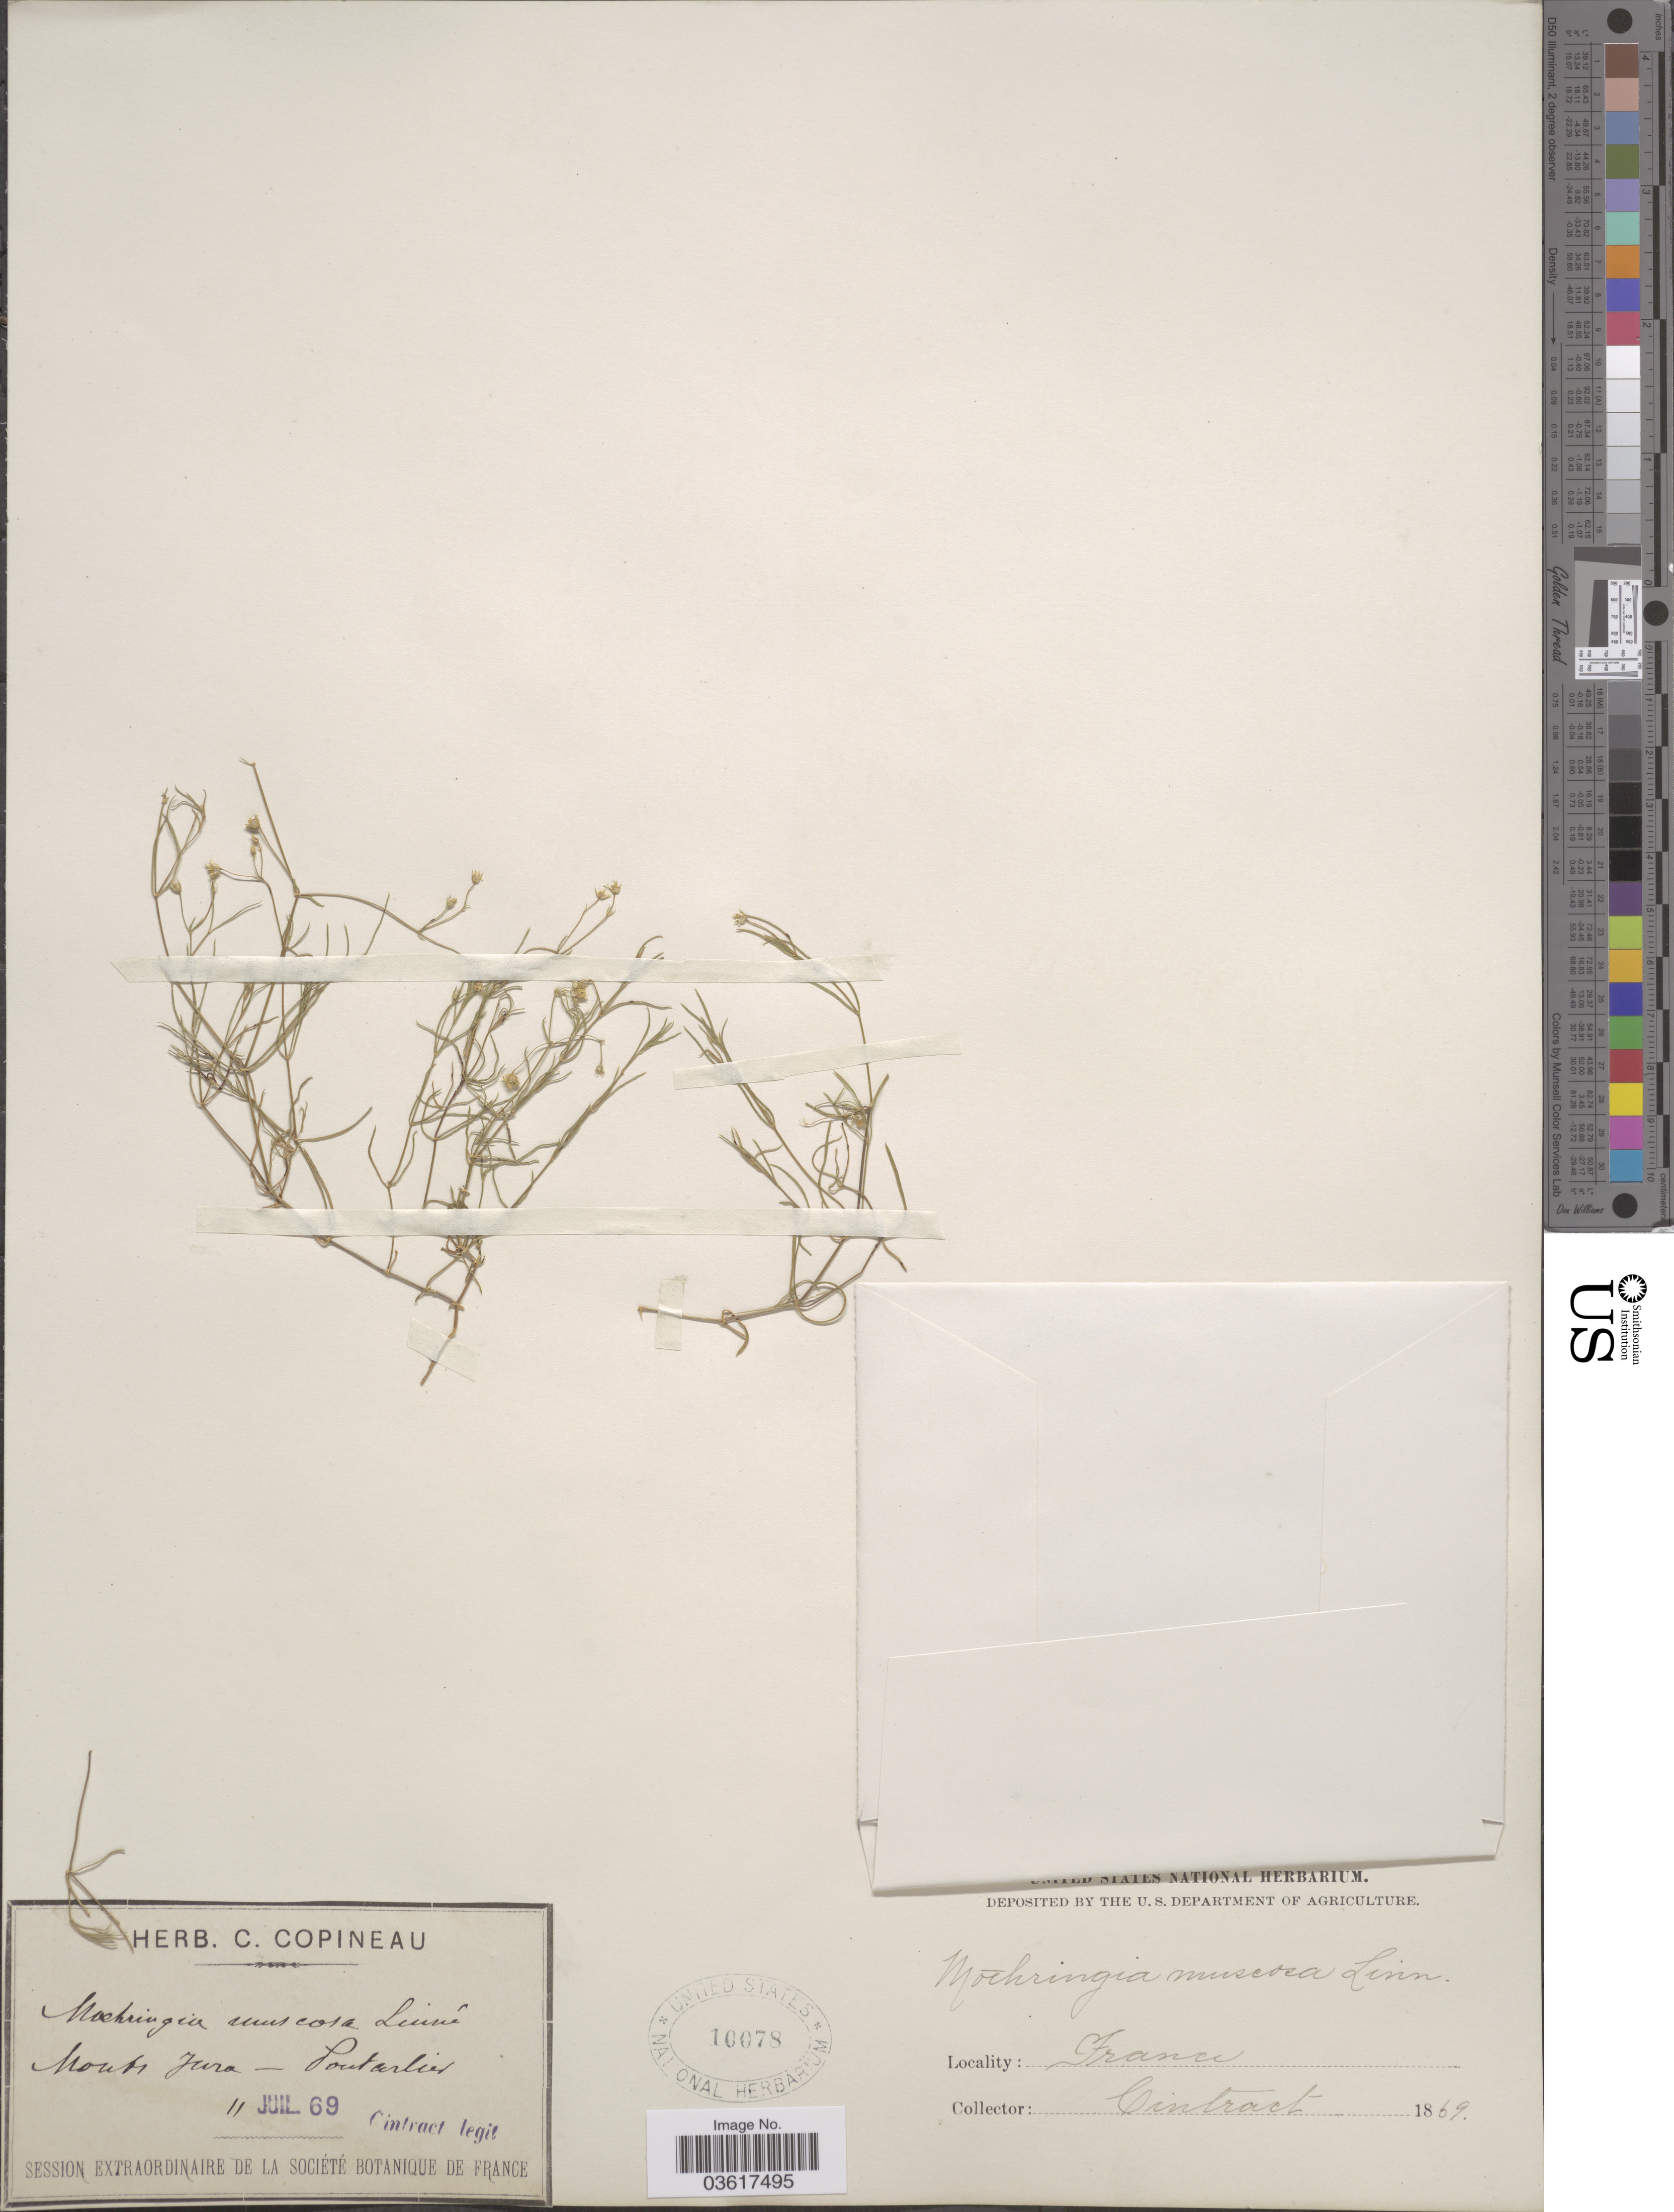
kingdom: Plantae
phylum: Tracheophyta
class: Magnoliopsida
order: Caryophyllales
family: Caryophyllaceae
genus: Moehringia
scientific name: Moehringia muscosa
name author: L.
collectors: Cintract, --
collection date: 1869-07-11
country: France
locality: Monts Jura - Pontalier.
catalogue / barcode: US 10078